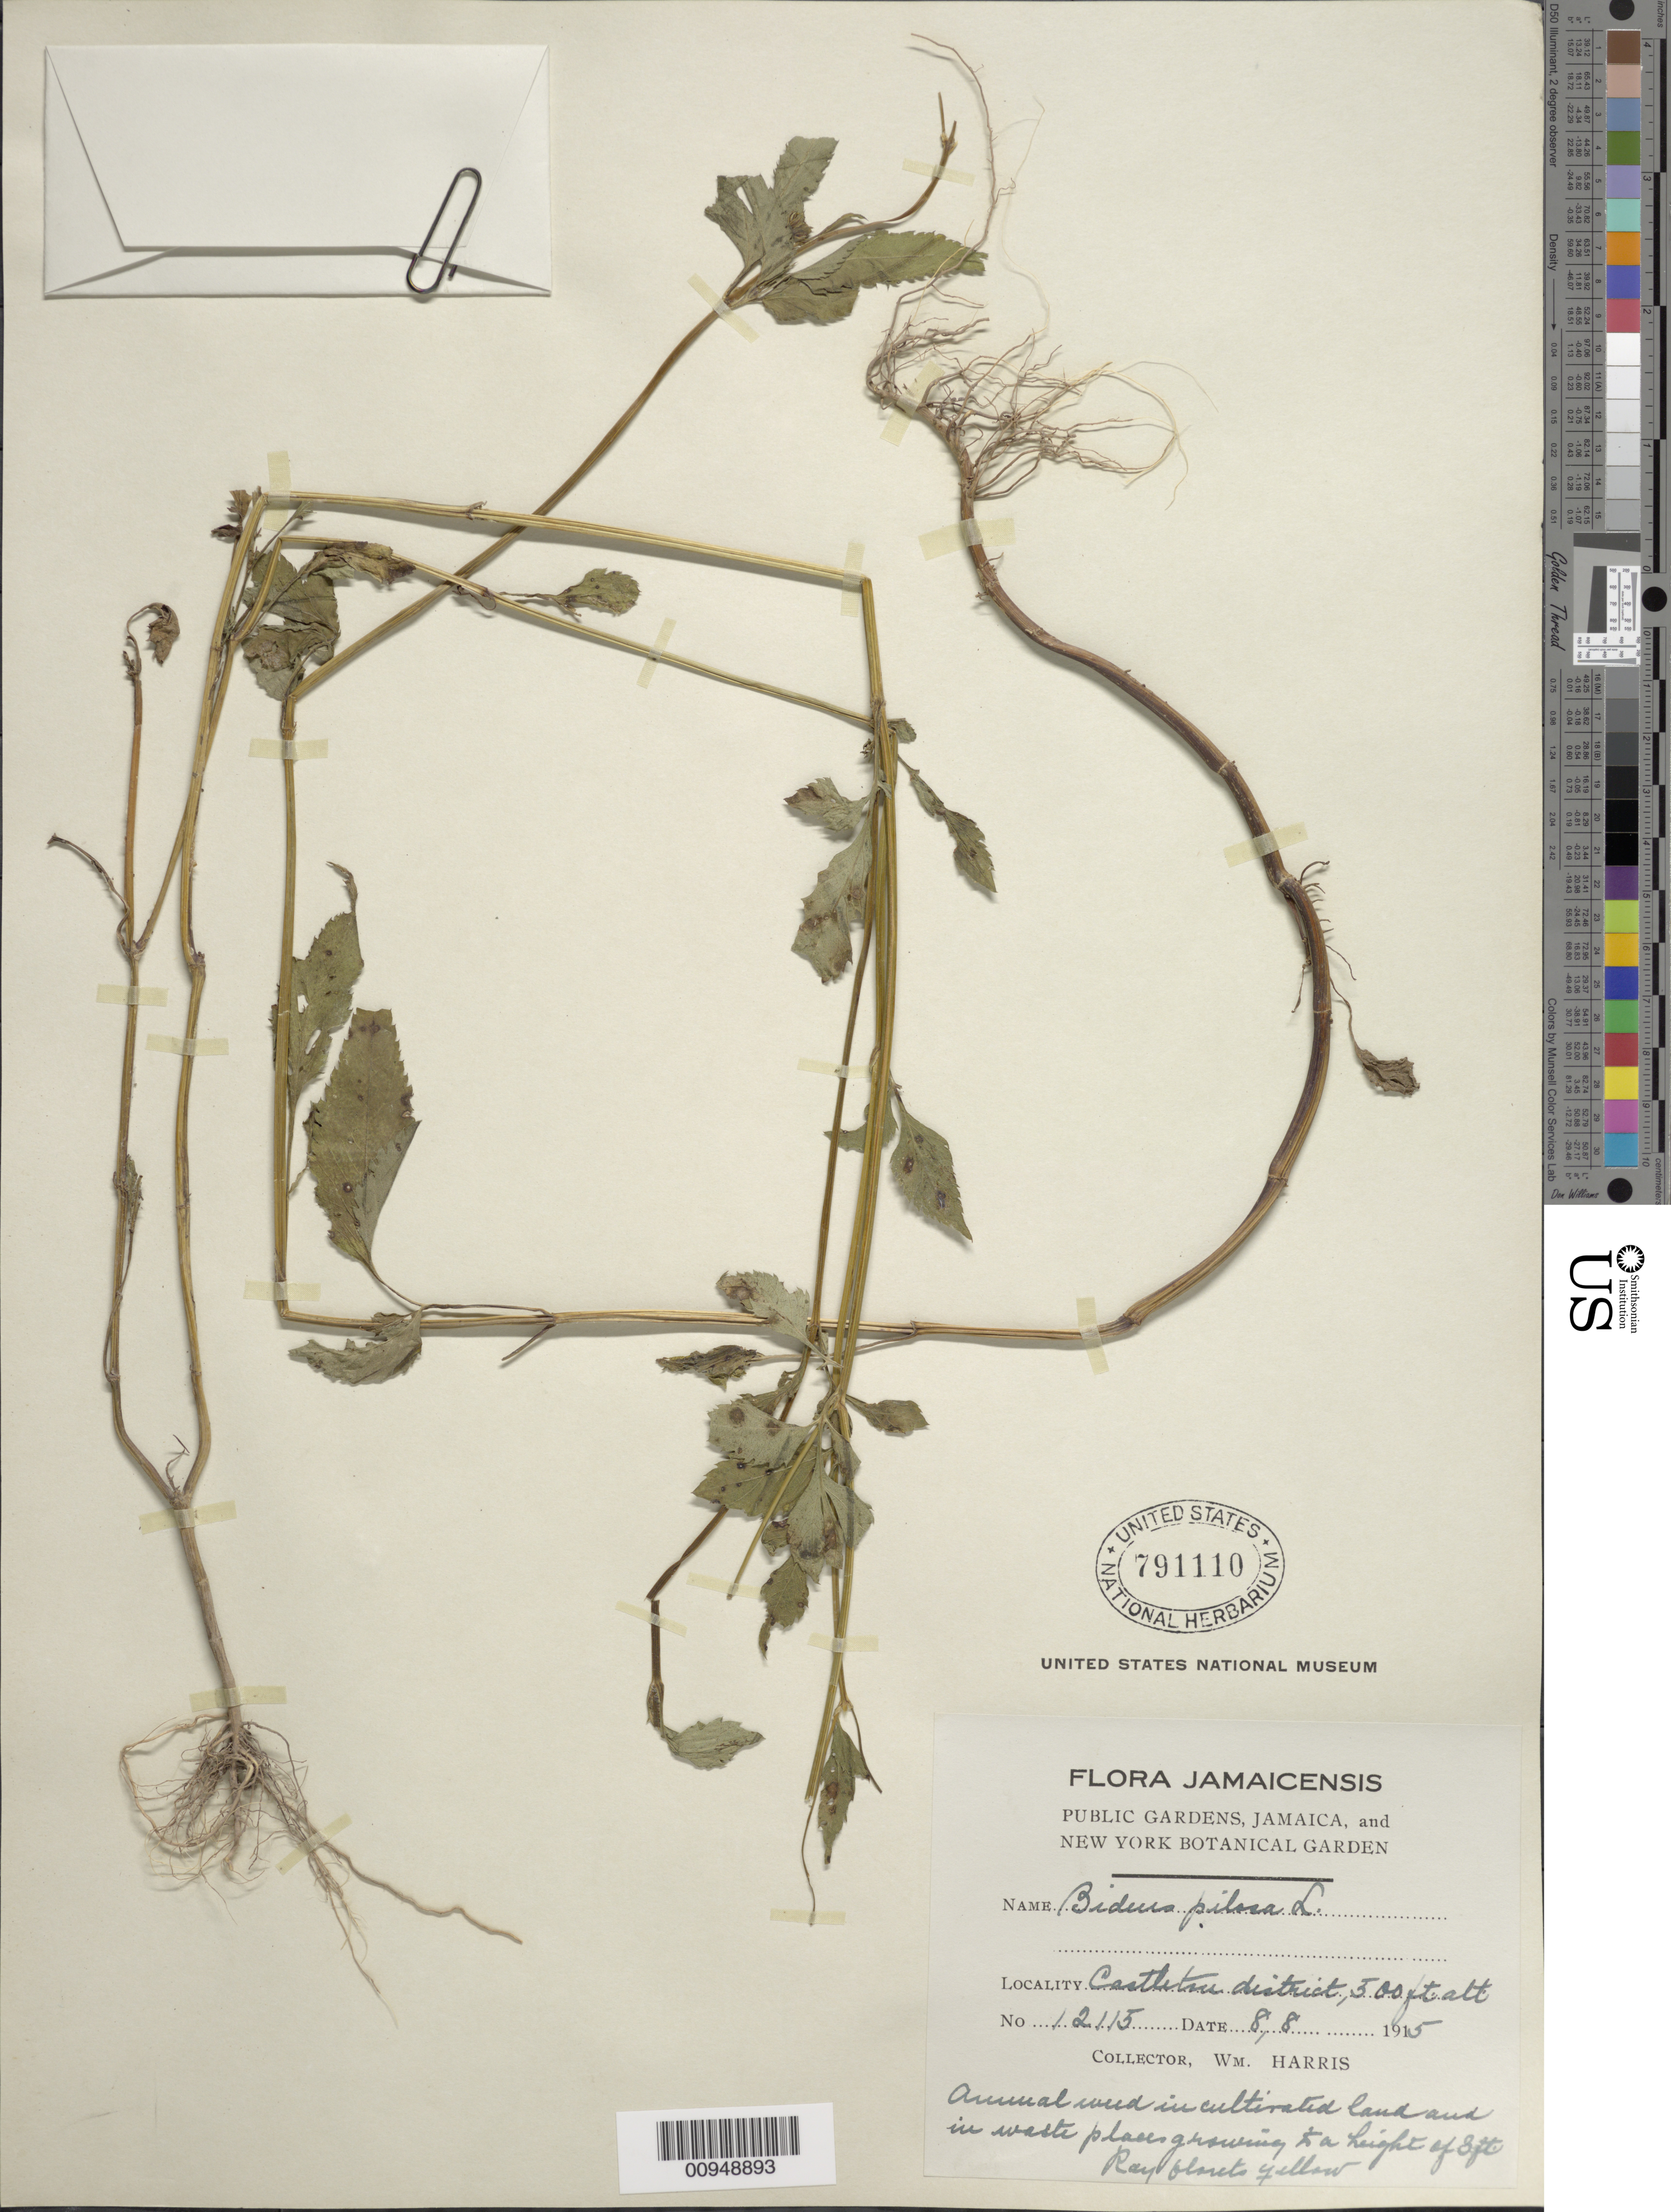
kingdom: Plantae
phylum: Tracheophyta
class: Magnoliopsida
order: Asterales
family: Asteraceae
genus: Bidens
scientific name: Bidens pilosa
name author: L.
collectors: W. H. Harris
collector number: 12115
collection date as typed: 08 Aug 1915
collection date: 1915-08-08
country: Jamaica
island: Jamaica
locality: Castleton District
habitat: In cultivated land and in waste places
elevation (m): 152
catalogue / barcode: US 791110